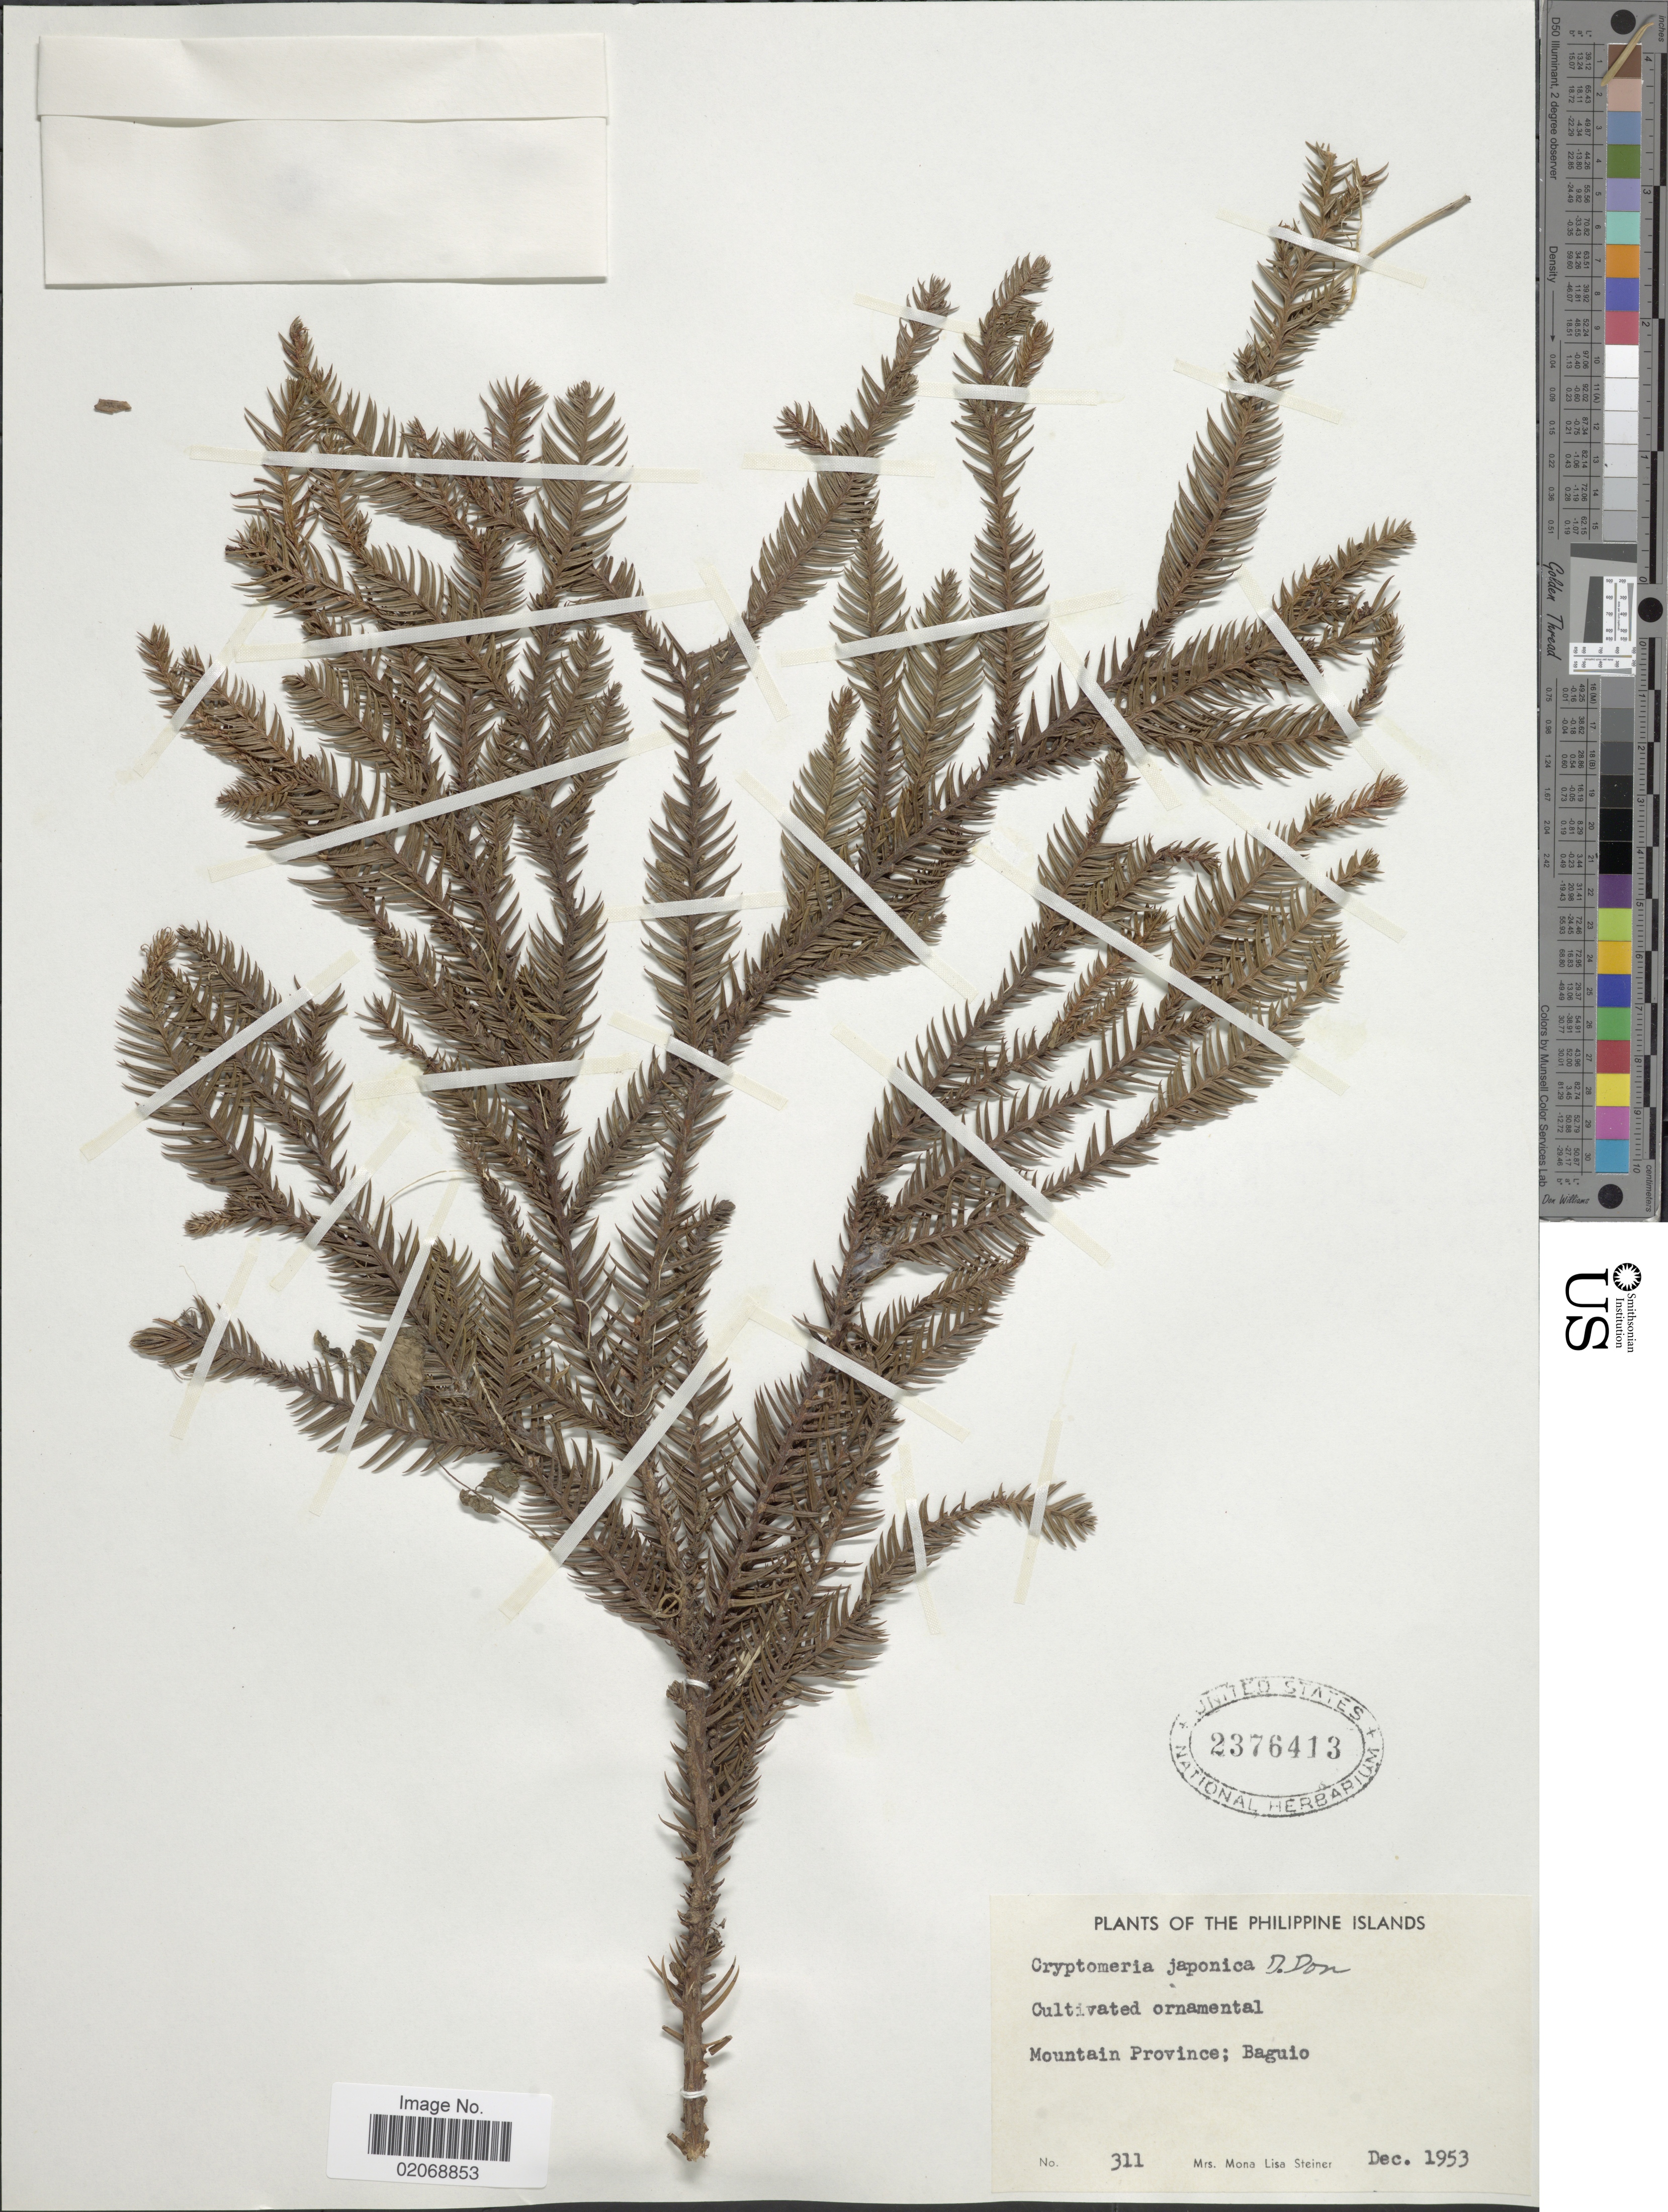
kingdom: Plantae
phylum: Tracheophyta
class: Pinopsida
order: Pinales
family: Cupressaceae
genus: Cryptomeria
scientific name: Cryptomeria japonica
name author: (Thunb. ex L. f.) D. Don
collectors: M. Steiner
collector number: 311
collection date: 1953-12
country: Philippines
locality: Cultivated ornamental, Mountain Province: Baguio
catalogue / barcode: US 2376413